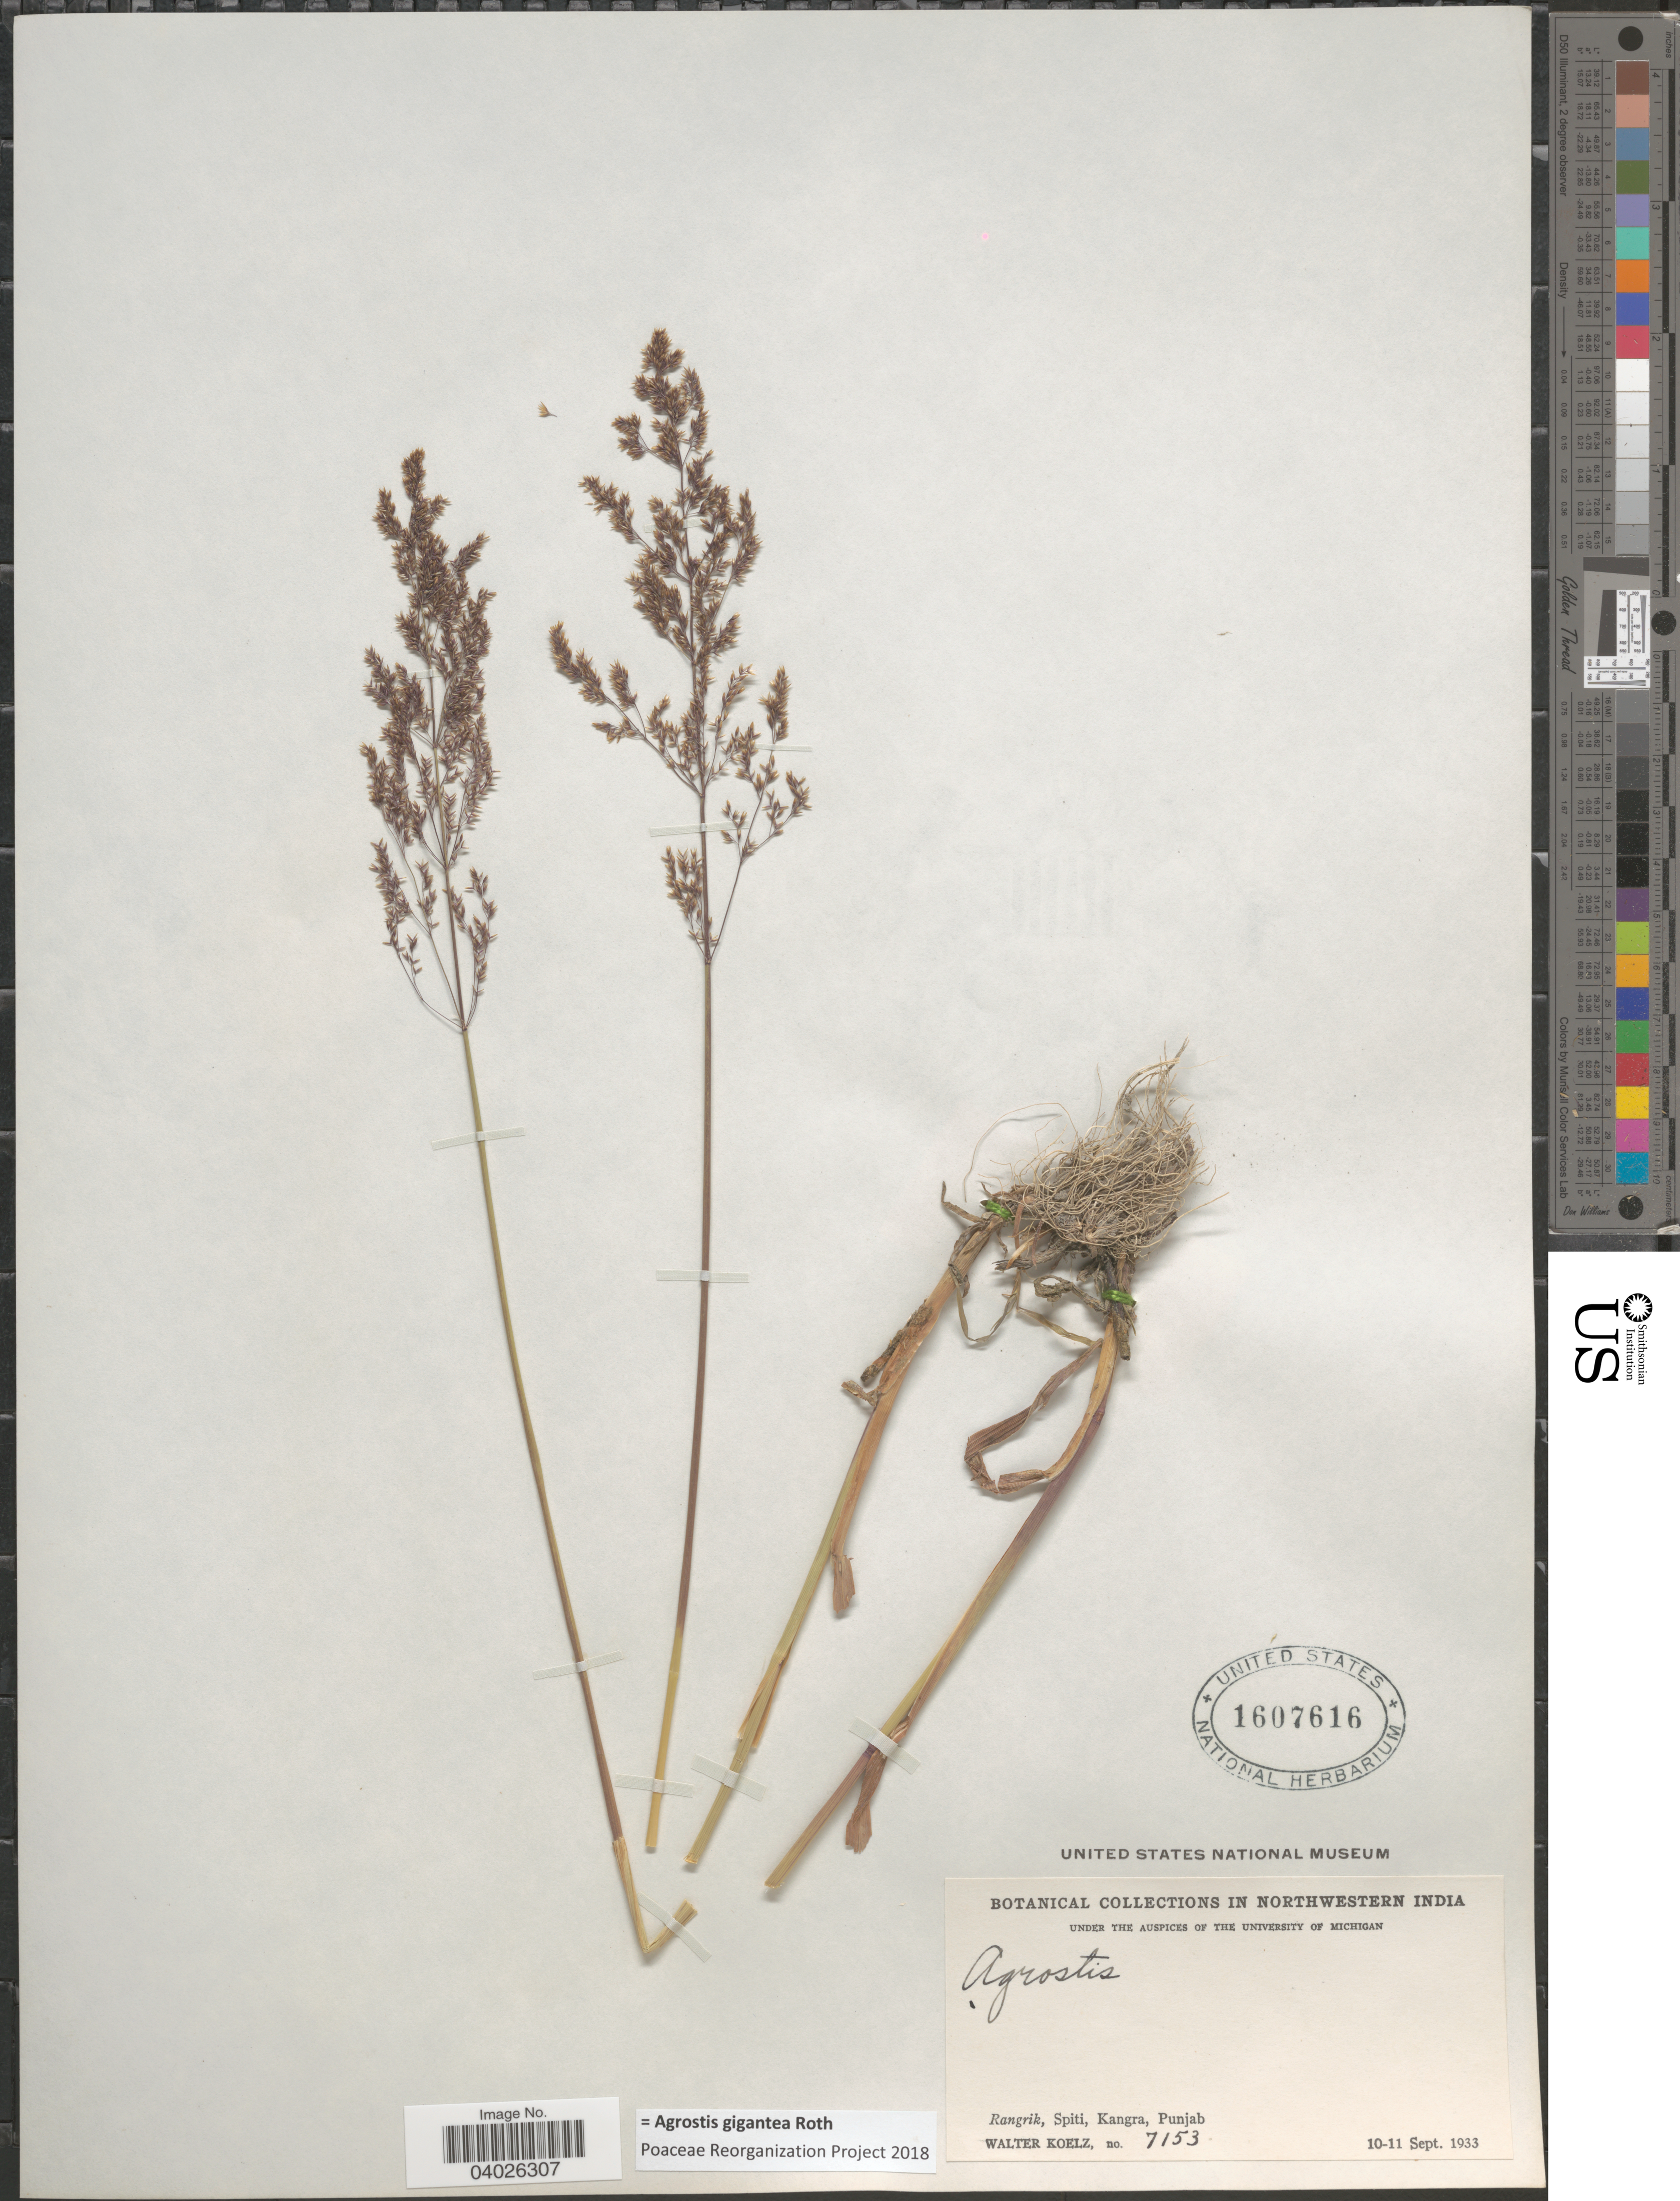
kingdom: Plantae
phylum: Tracheophyta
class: Liliopsida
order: Poales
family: Poaceae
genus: Agrostis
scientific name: Agrostis gigantea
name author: Roth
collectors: W. N. Koelz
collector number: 7153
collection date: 1933-09-10/1933-09-11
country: India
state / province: Punjab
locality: In Northwestern India. Rangrik, Spiti, Kangra.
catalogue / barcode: US 1607616